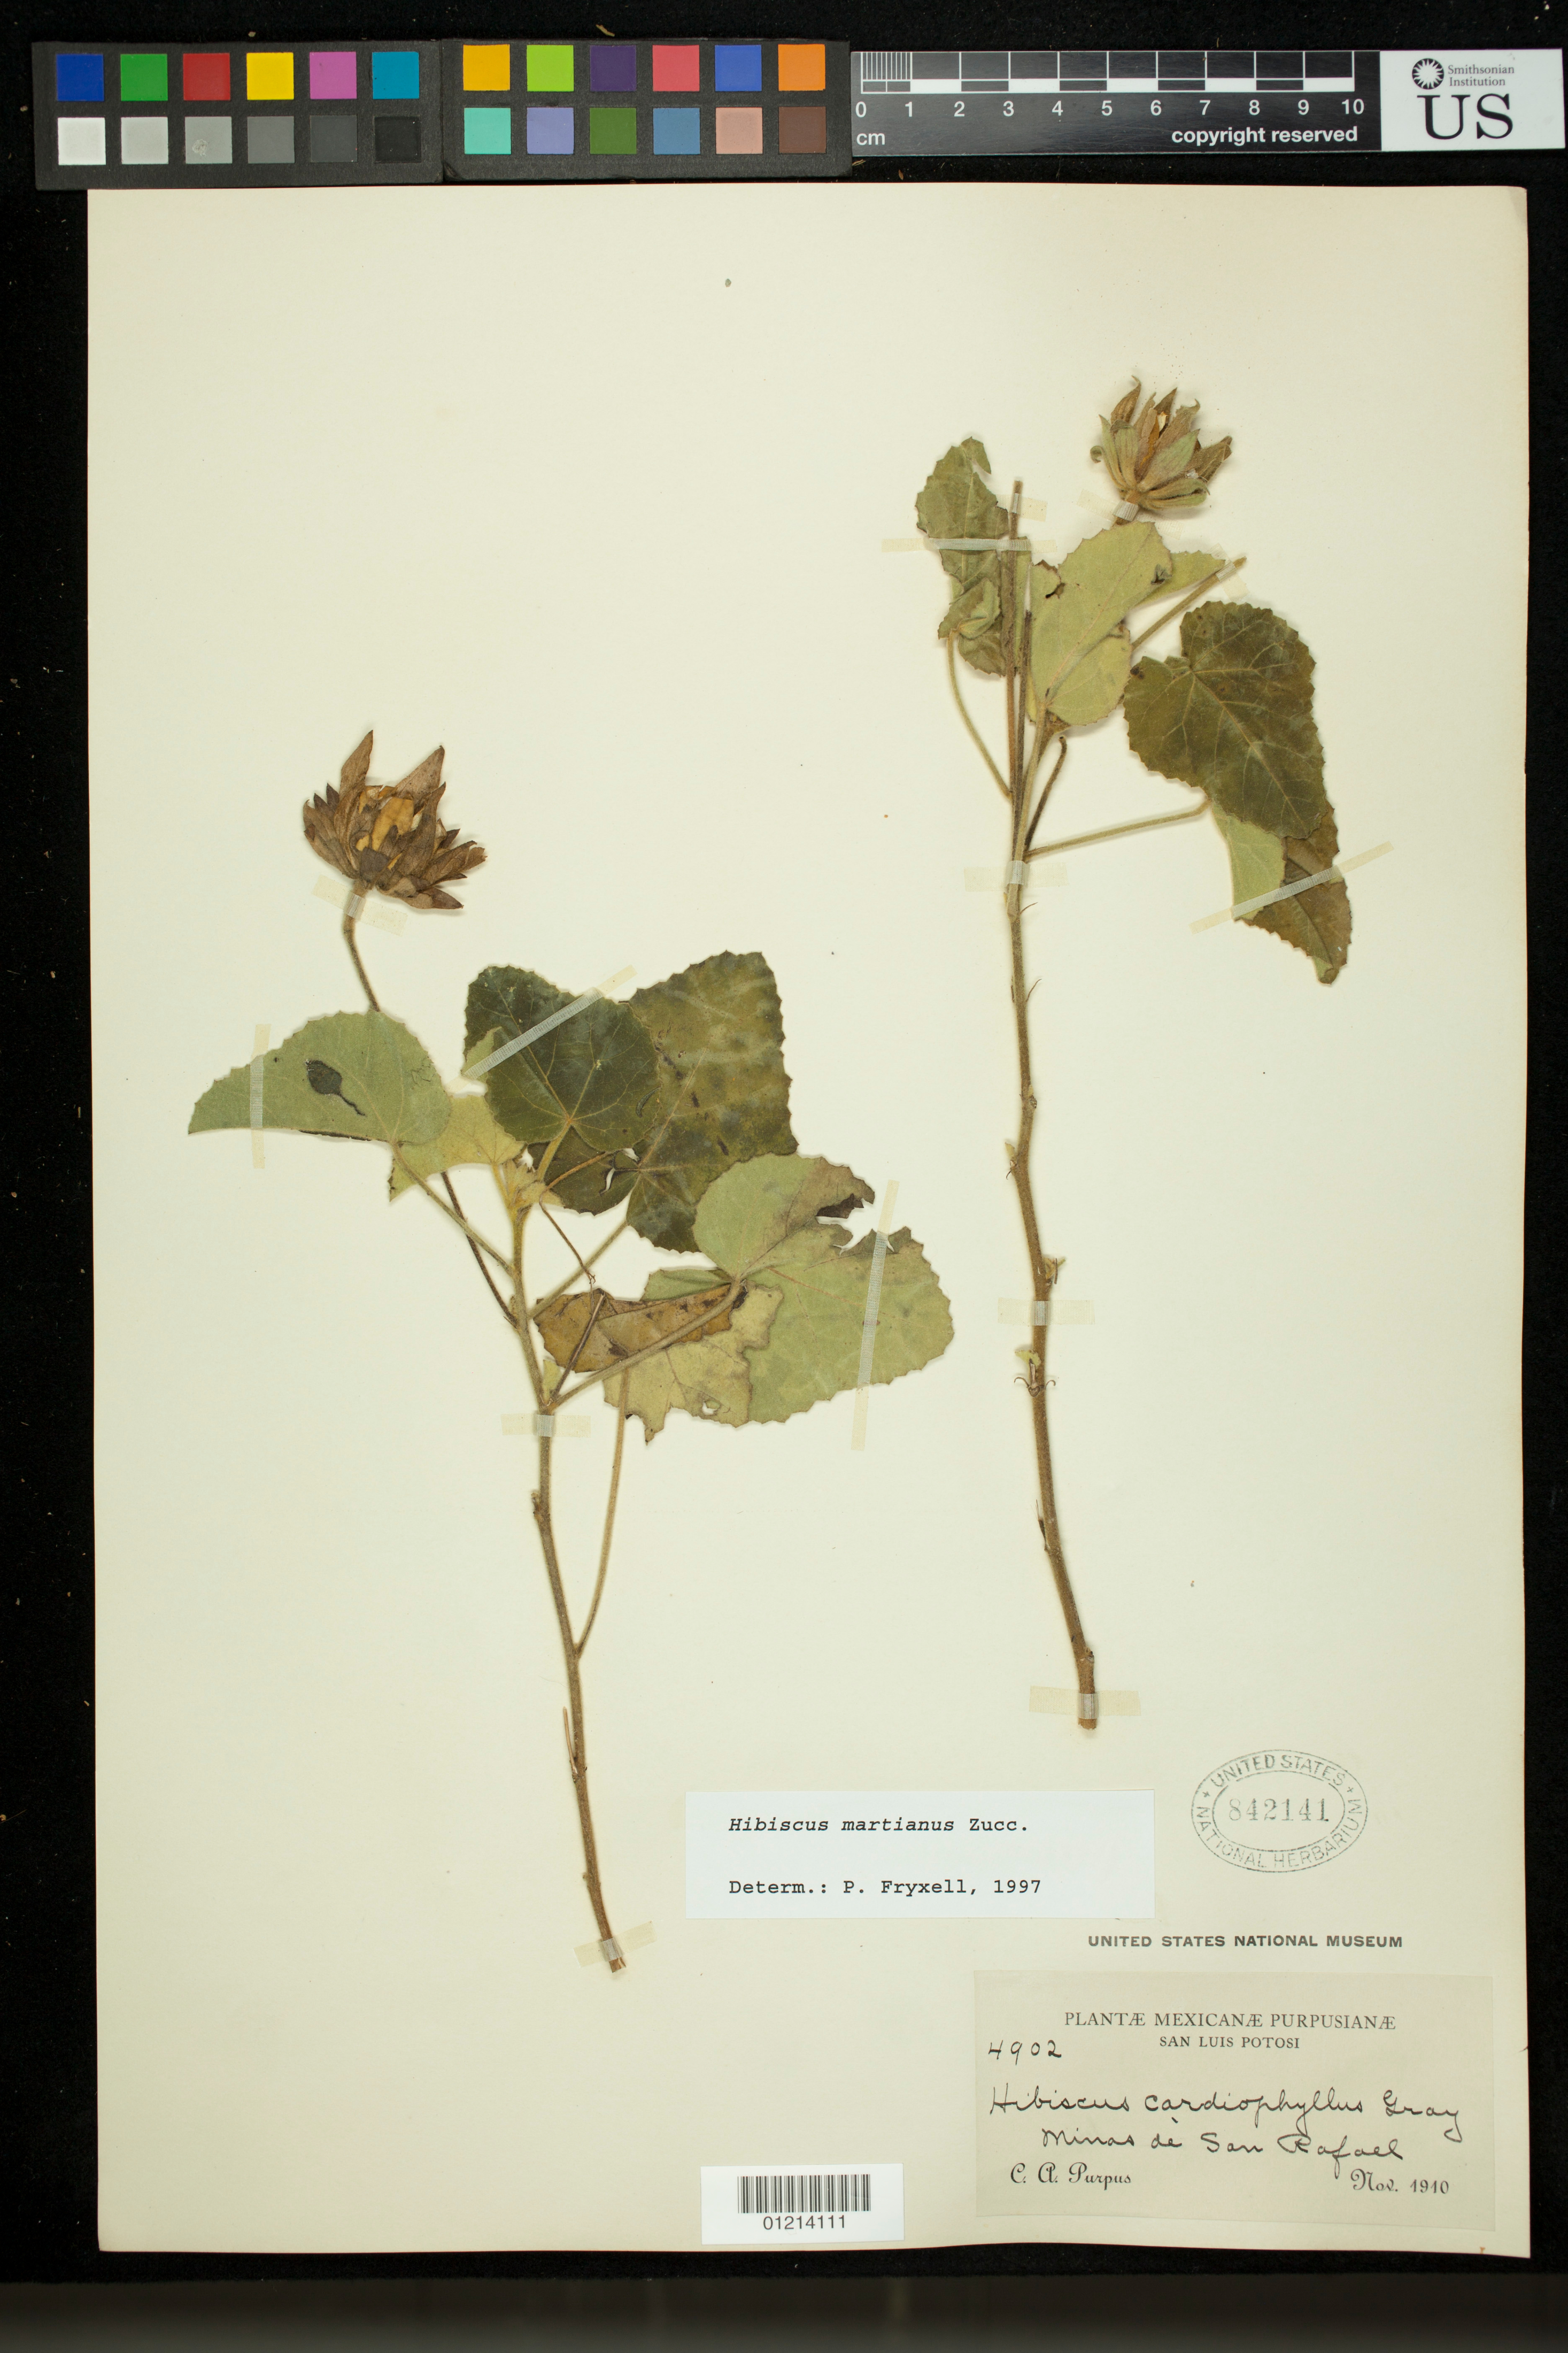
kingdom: Plantae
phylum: Tracheophyta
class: Magnoliopsida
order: Malvales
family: Malvaceae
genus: Hibiscus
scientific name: Hibiscus martianus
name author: Zucc.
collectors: C. A. Purpus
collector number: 4902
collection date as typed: Nov 1910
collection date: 1910-11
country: Mexico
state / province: San Luis Potosi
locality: Minas de San Rafael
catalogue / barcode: US 842141